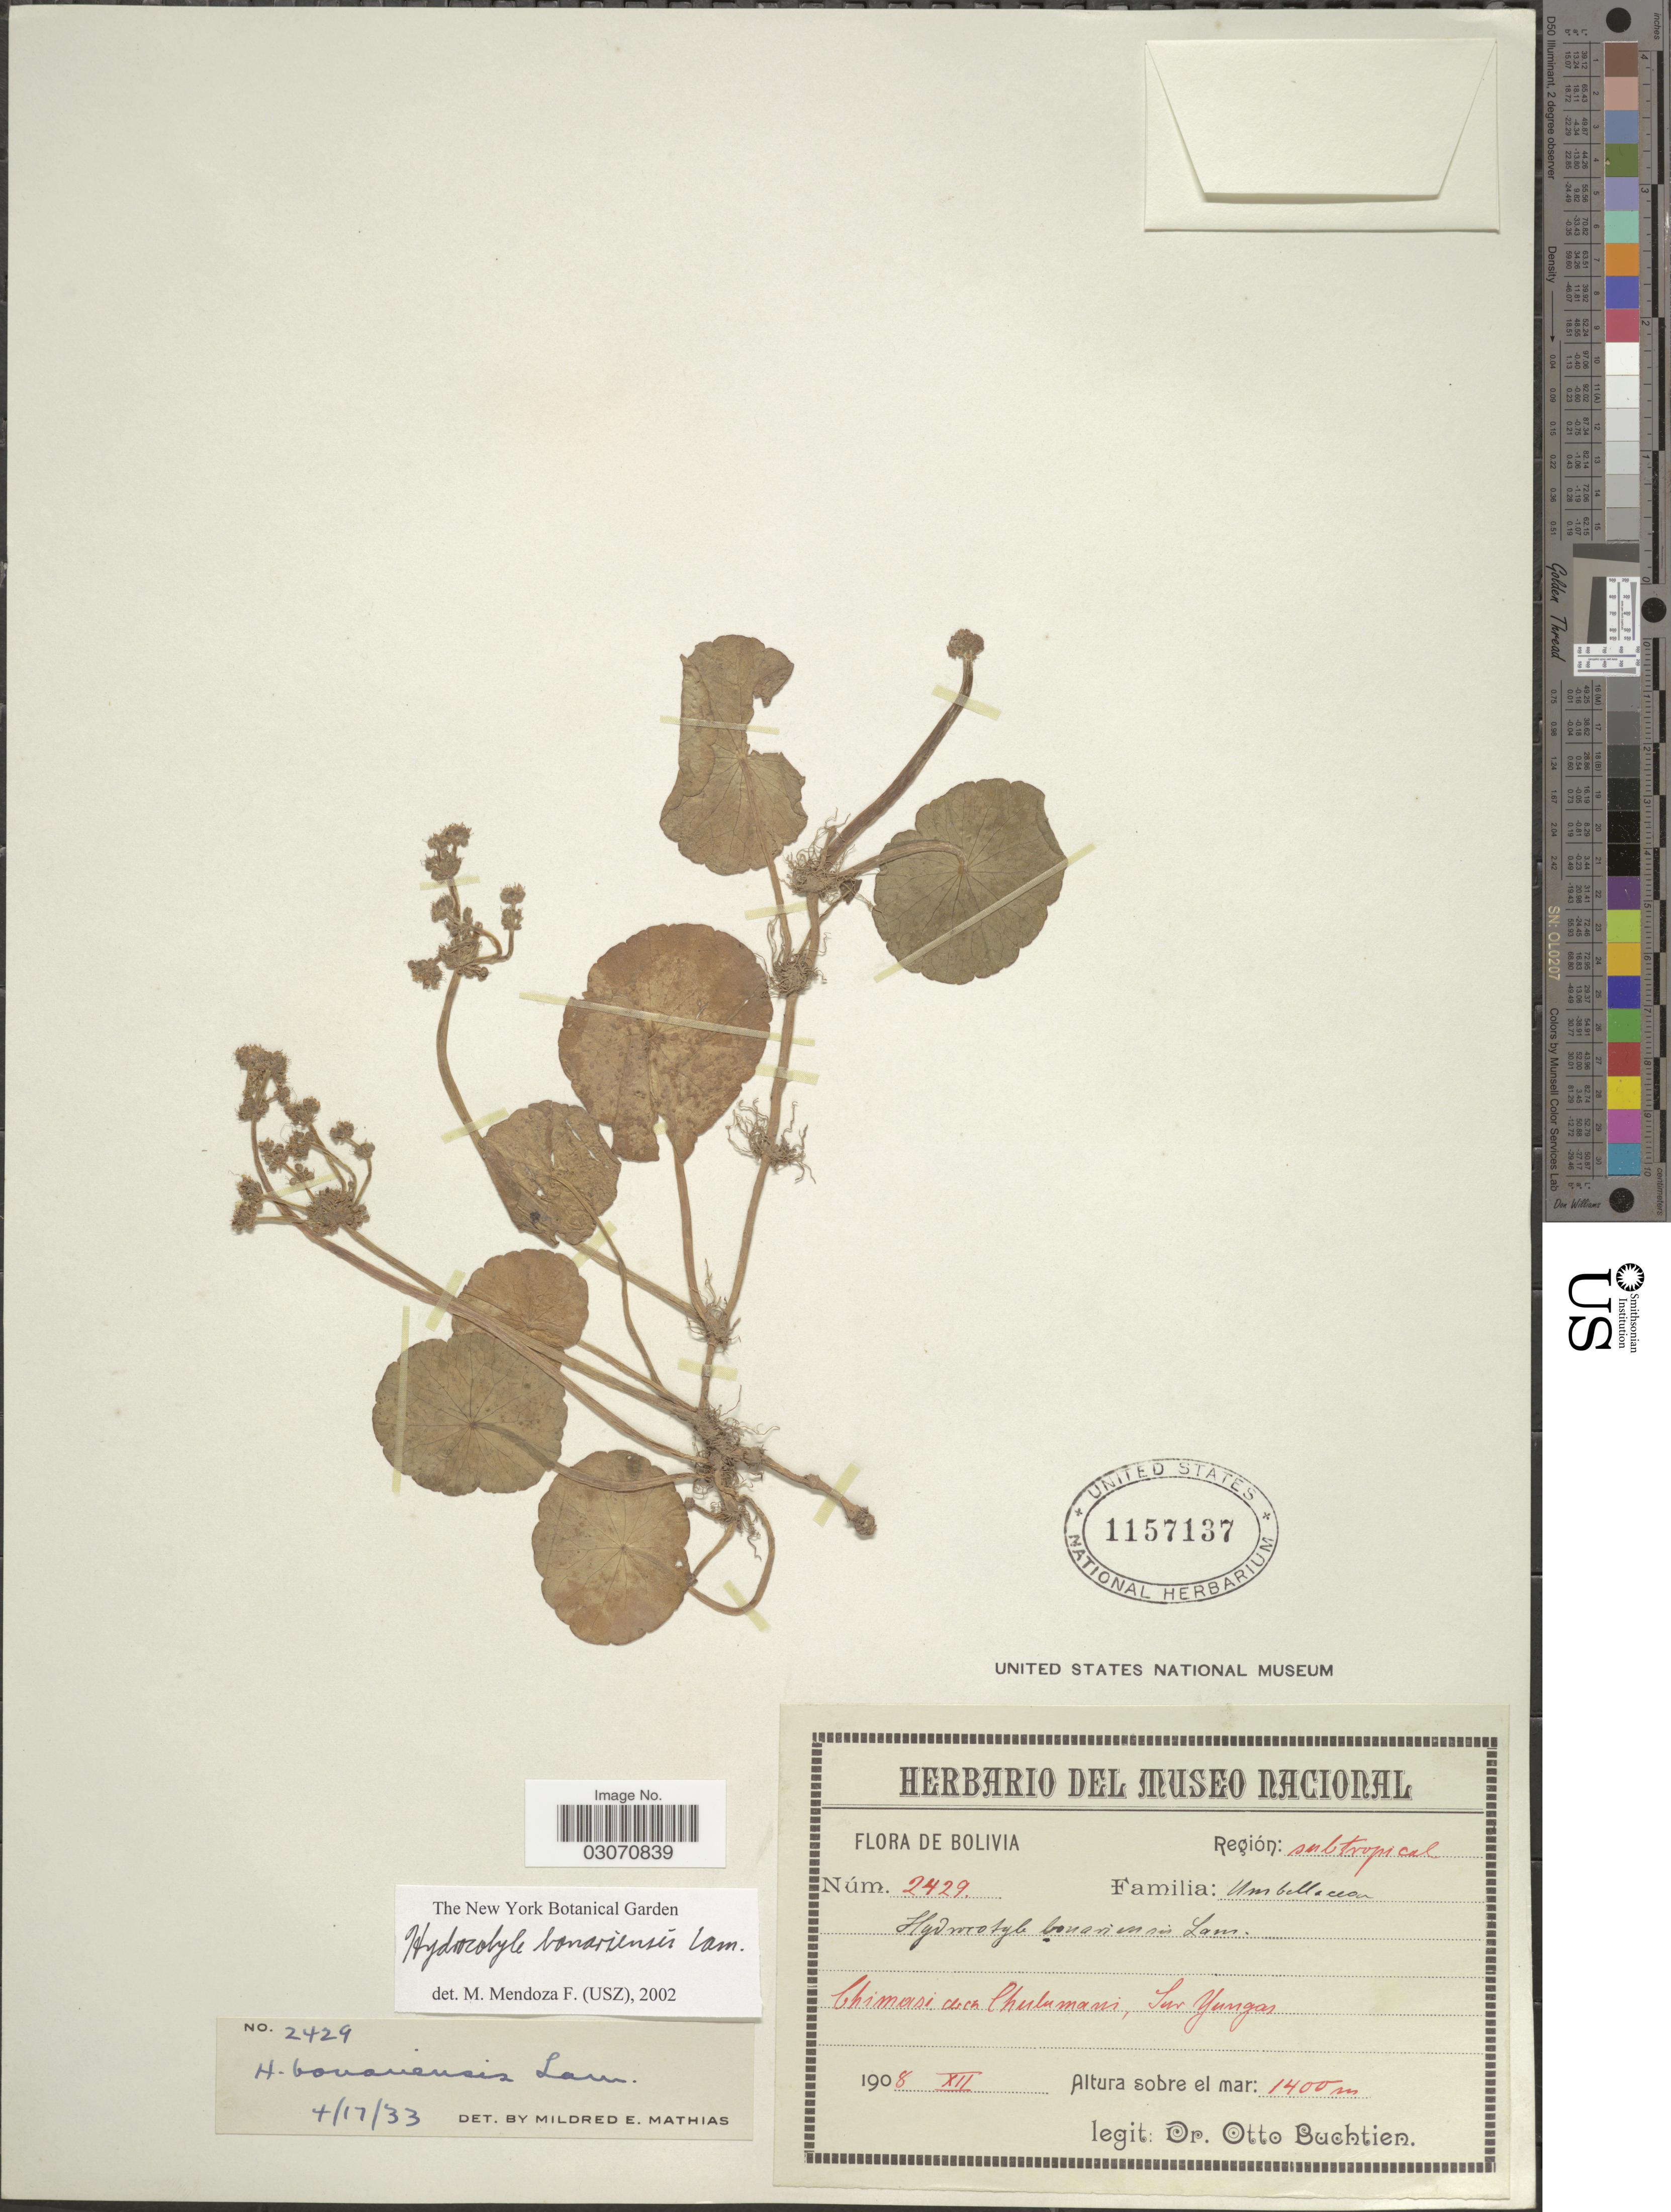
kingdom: Plantae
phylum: Tracheophyta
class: Magnoliopsida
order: Apiales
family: Araliaceae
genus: Hydrocotyle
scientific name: Hydrocotyle bonariensis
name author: Lam.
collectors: O. Buchtien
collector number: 2429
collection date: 1908-12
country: Bolivia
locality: Región: subtropical. Chimasi cerca Chulumani, Sur Yungas.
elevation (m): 1400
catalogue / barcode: US 1157137